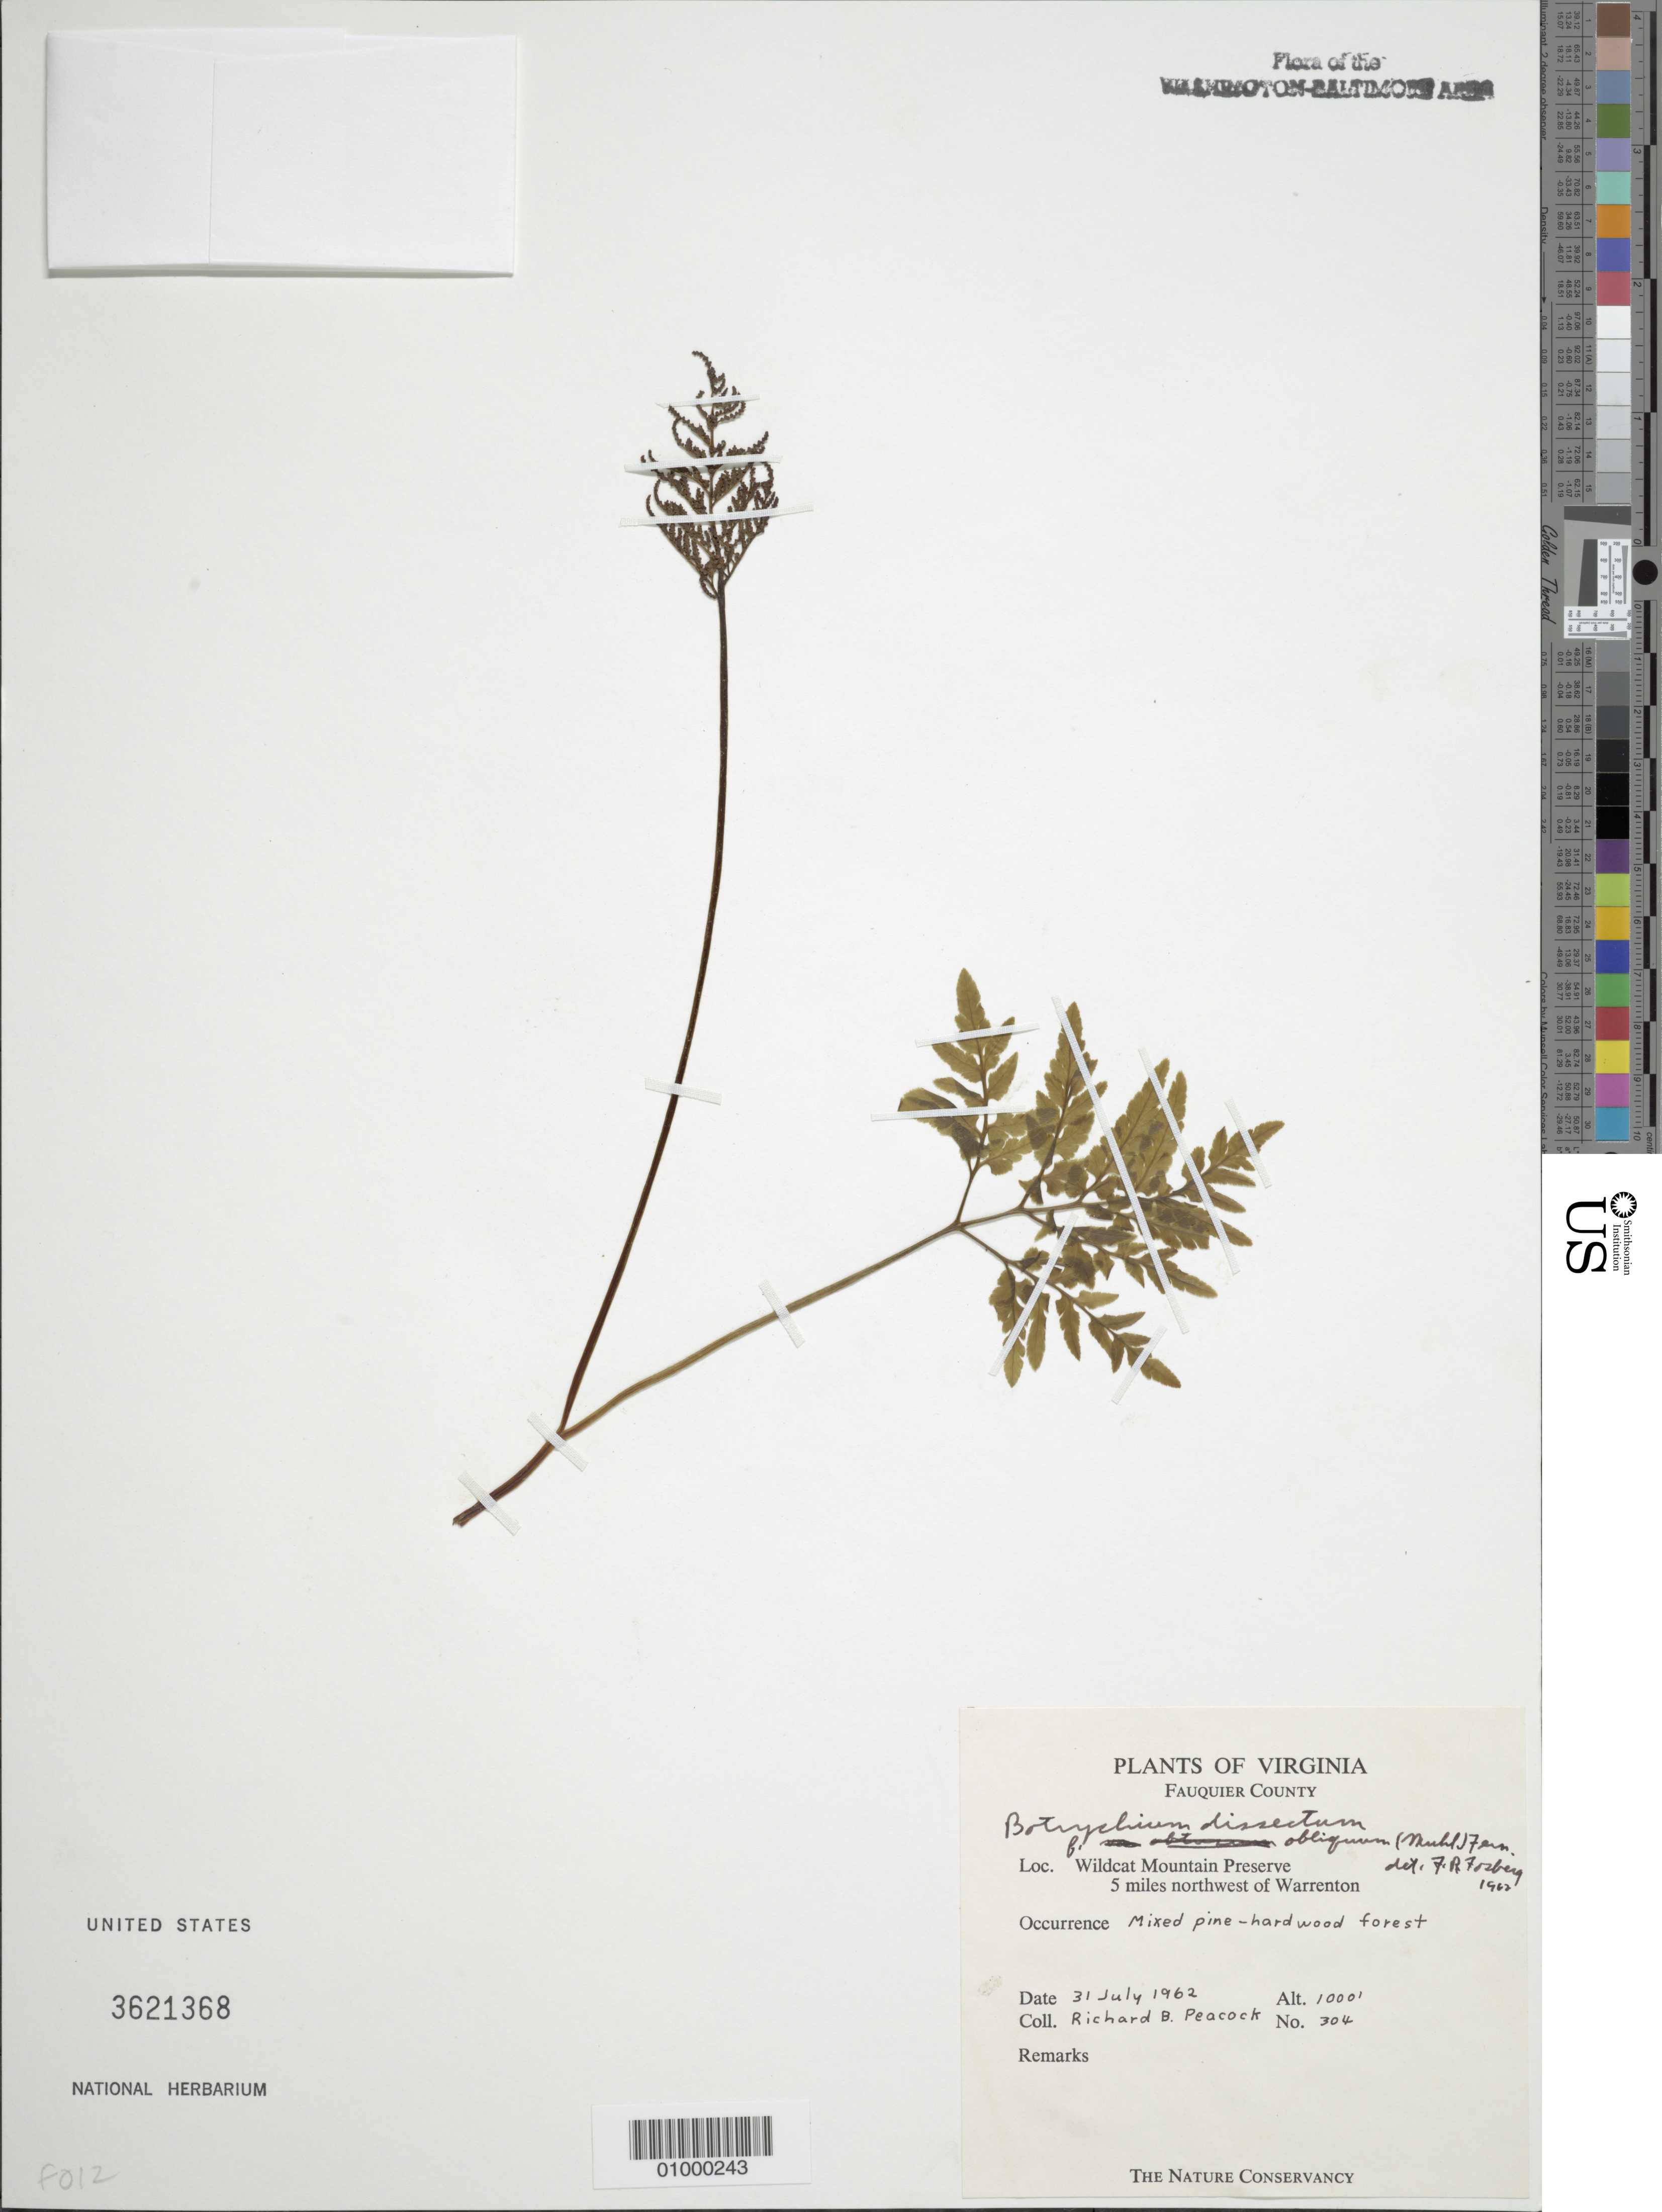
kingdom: Plantae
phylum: Tracheophyta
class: Polypodiopsida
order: Ophioglossales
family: Ophioglossaceae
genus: Botrychium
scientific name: Botrychium dissectum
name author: Spreng.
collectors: R. Peacock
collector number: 304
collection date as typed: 31 Jul 1962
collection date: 1962-07-31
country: United States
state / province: Virginia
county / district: Fauquier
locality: Wildcat Mountain Preserve, 5 miles northwest of Warrenton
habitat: mixed pine-hardwood forest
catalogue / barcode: US 3621368